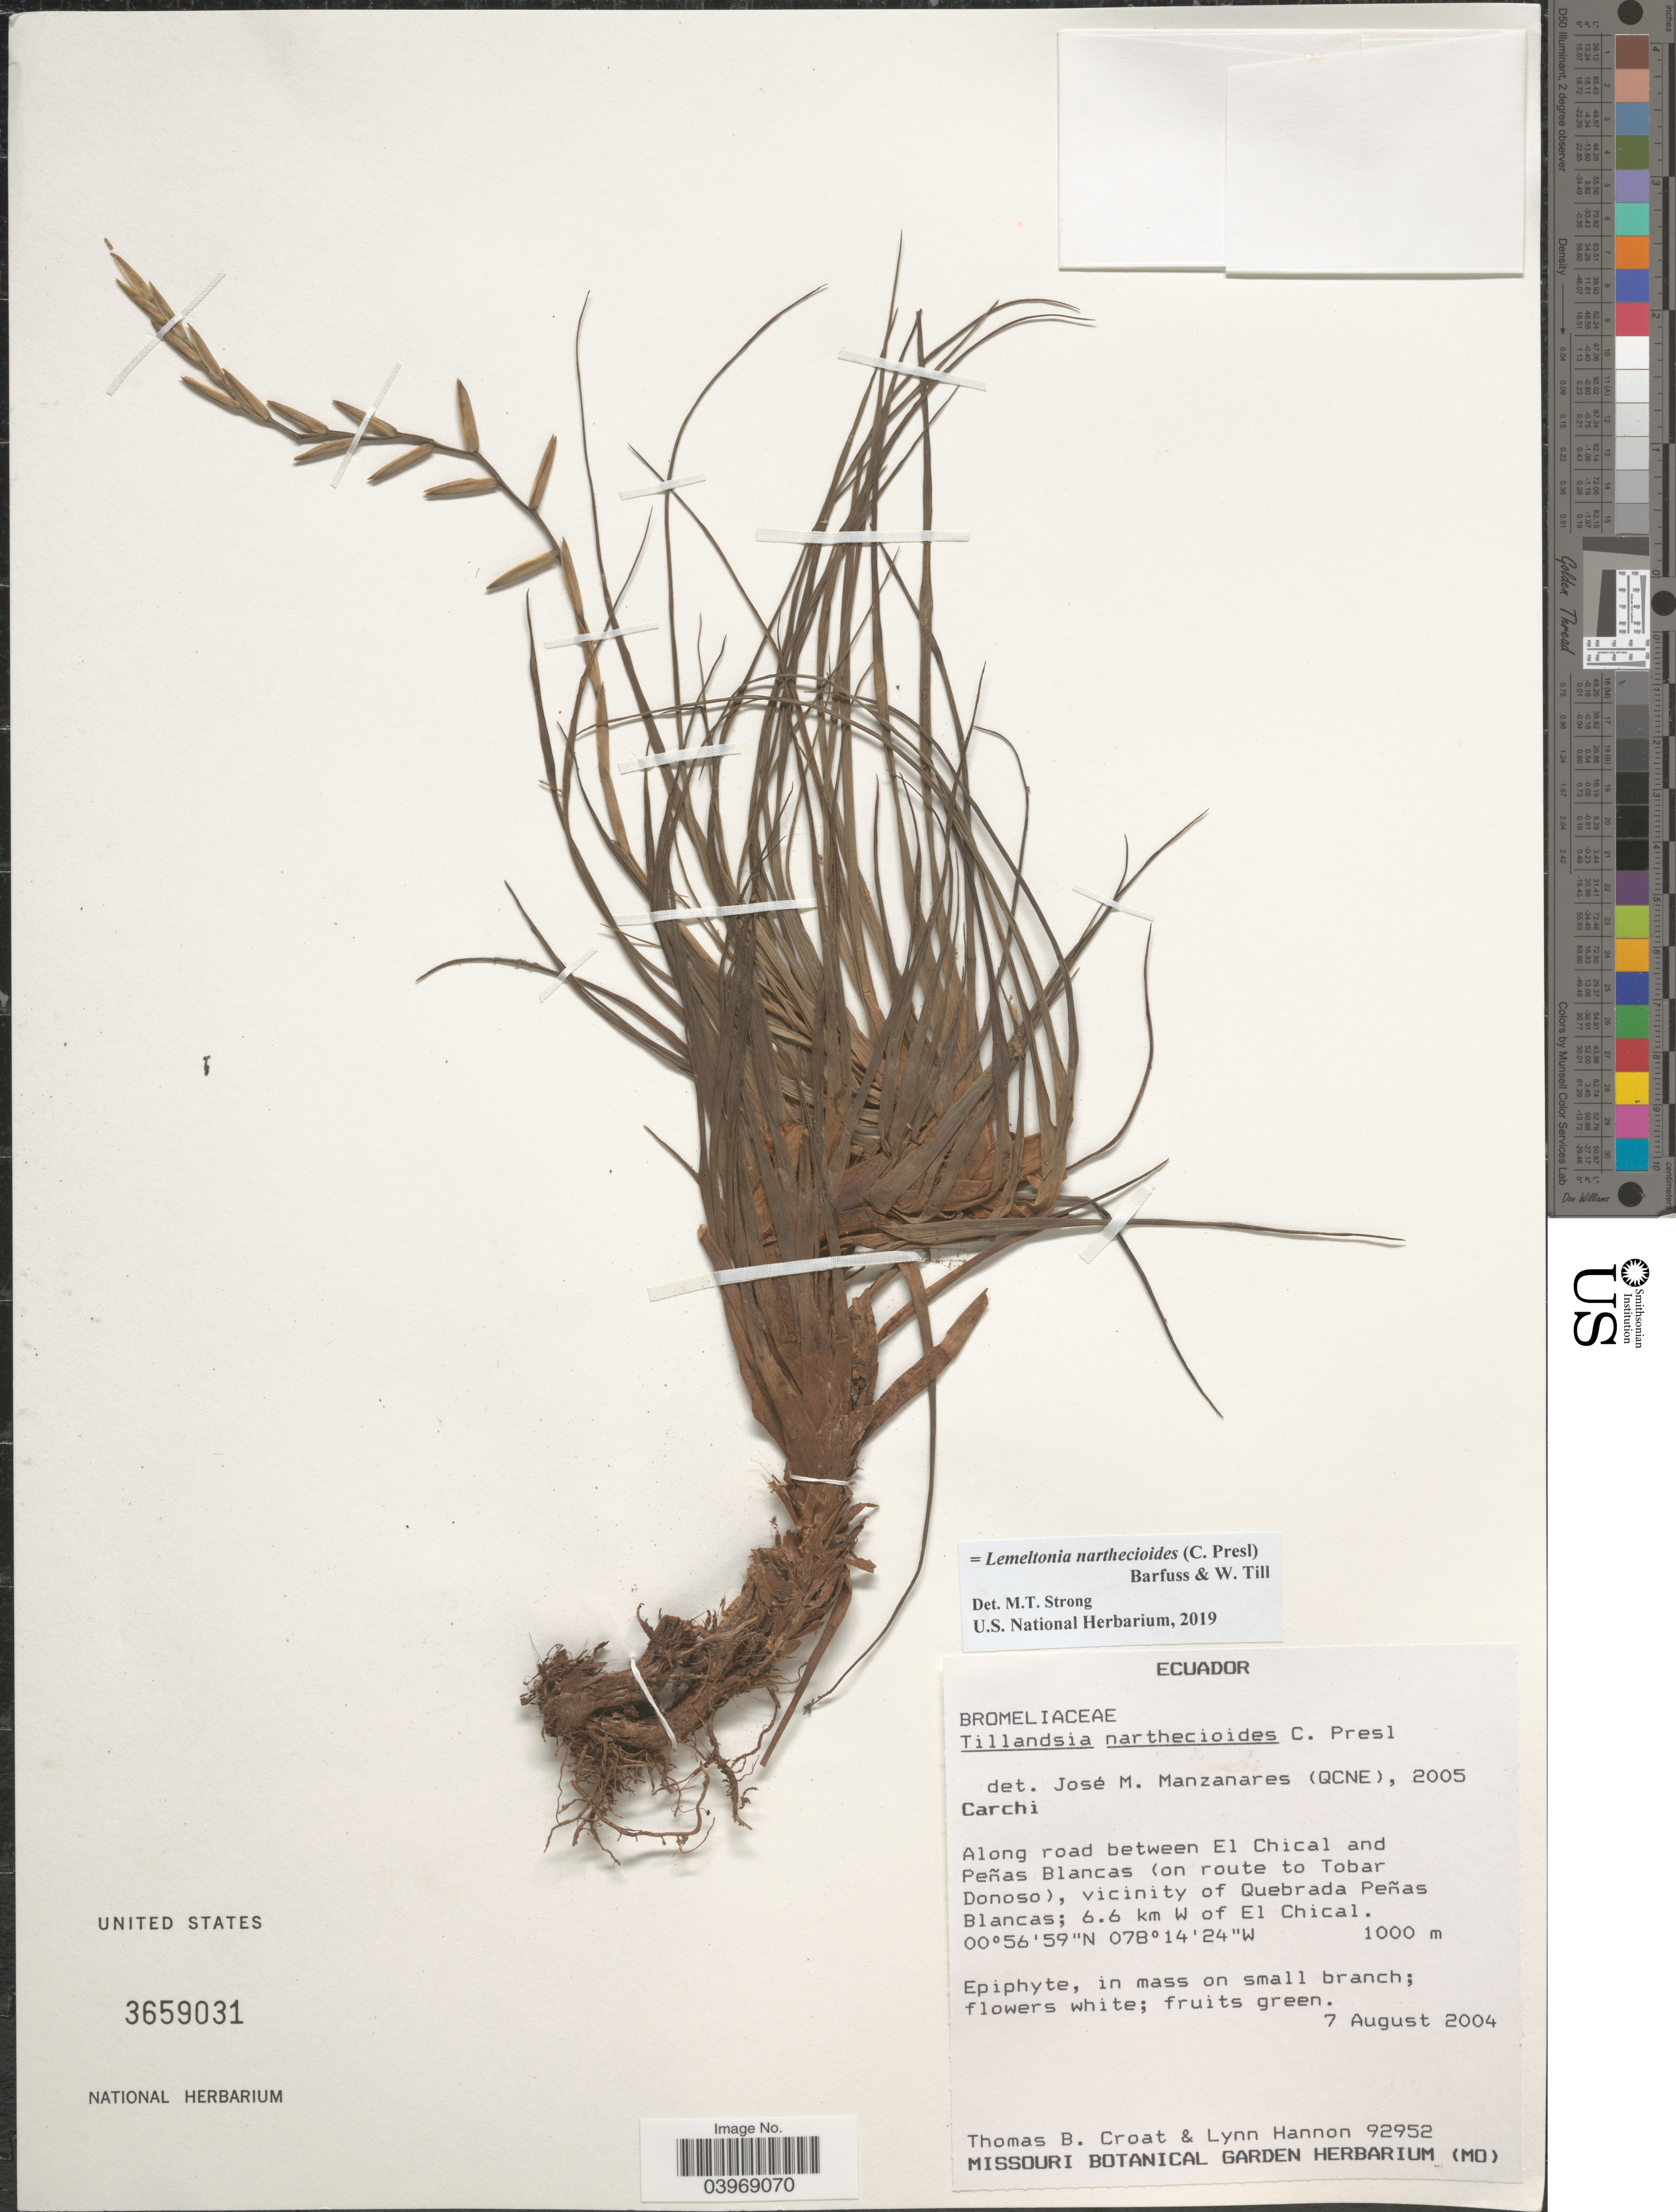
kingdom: Plantae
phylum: Tracheophyta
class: Liliopsida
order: Poales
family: Bromeliaceae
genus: Lemeltonia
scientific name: Lemeltonia narthecioides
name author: (C. Presl) Barfuss & W. Till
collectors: T. B. Croat & L. Hannon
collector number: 92952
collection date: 2004-08-07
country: Ecuador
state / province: Carchi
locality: Along road between El Chical and Peñas Blancas (on route to Tobar Donoso), vicinity of Quebrada Peñas Blancas; 6.6 km W of El Chical.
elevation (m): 1000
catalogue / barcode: US 3659031